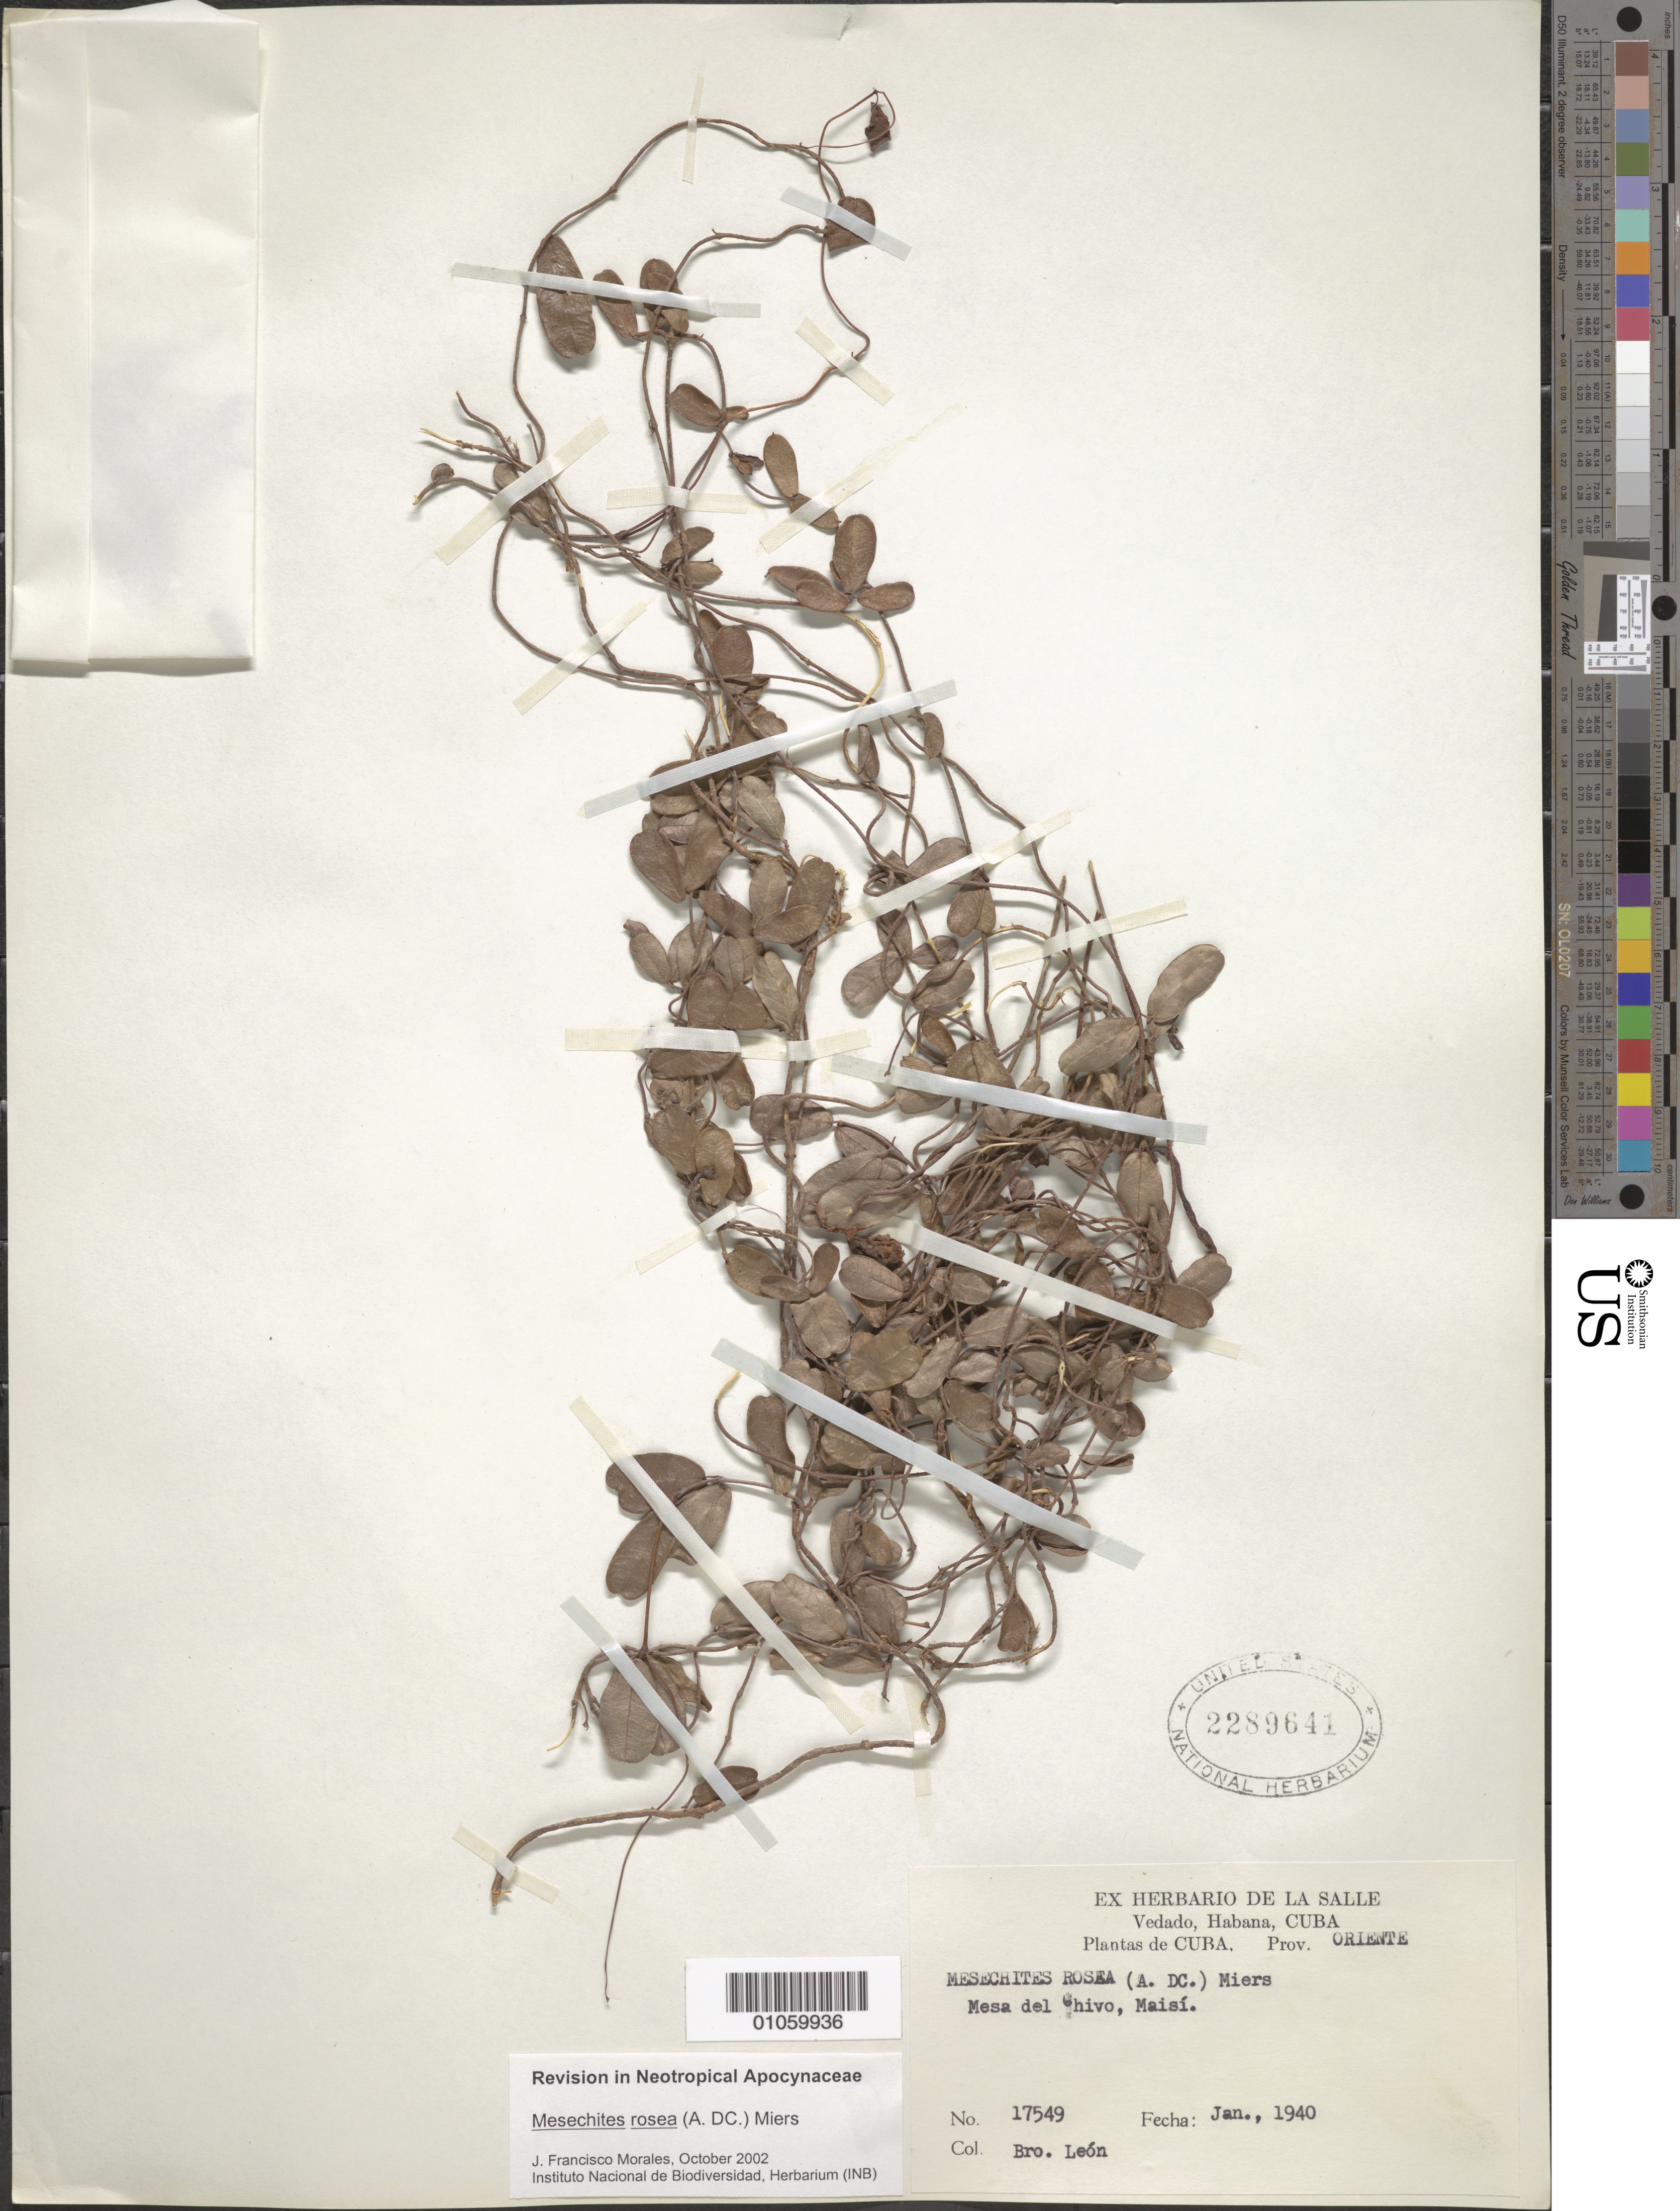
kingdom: Plantae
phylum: Tracheophyta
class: Magnoliopsida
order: Gentianales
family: Apocynaceae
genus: Mesechites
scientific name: Mesechites roseus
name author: (A. DC.) Miers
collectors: Bro. León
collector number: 17549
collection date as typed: Jan 1940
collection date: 1940-01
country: Cuba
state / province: Oriente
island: Cuba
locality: Mesa del Chivo, Maisí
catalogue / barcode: US 2289641